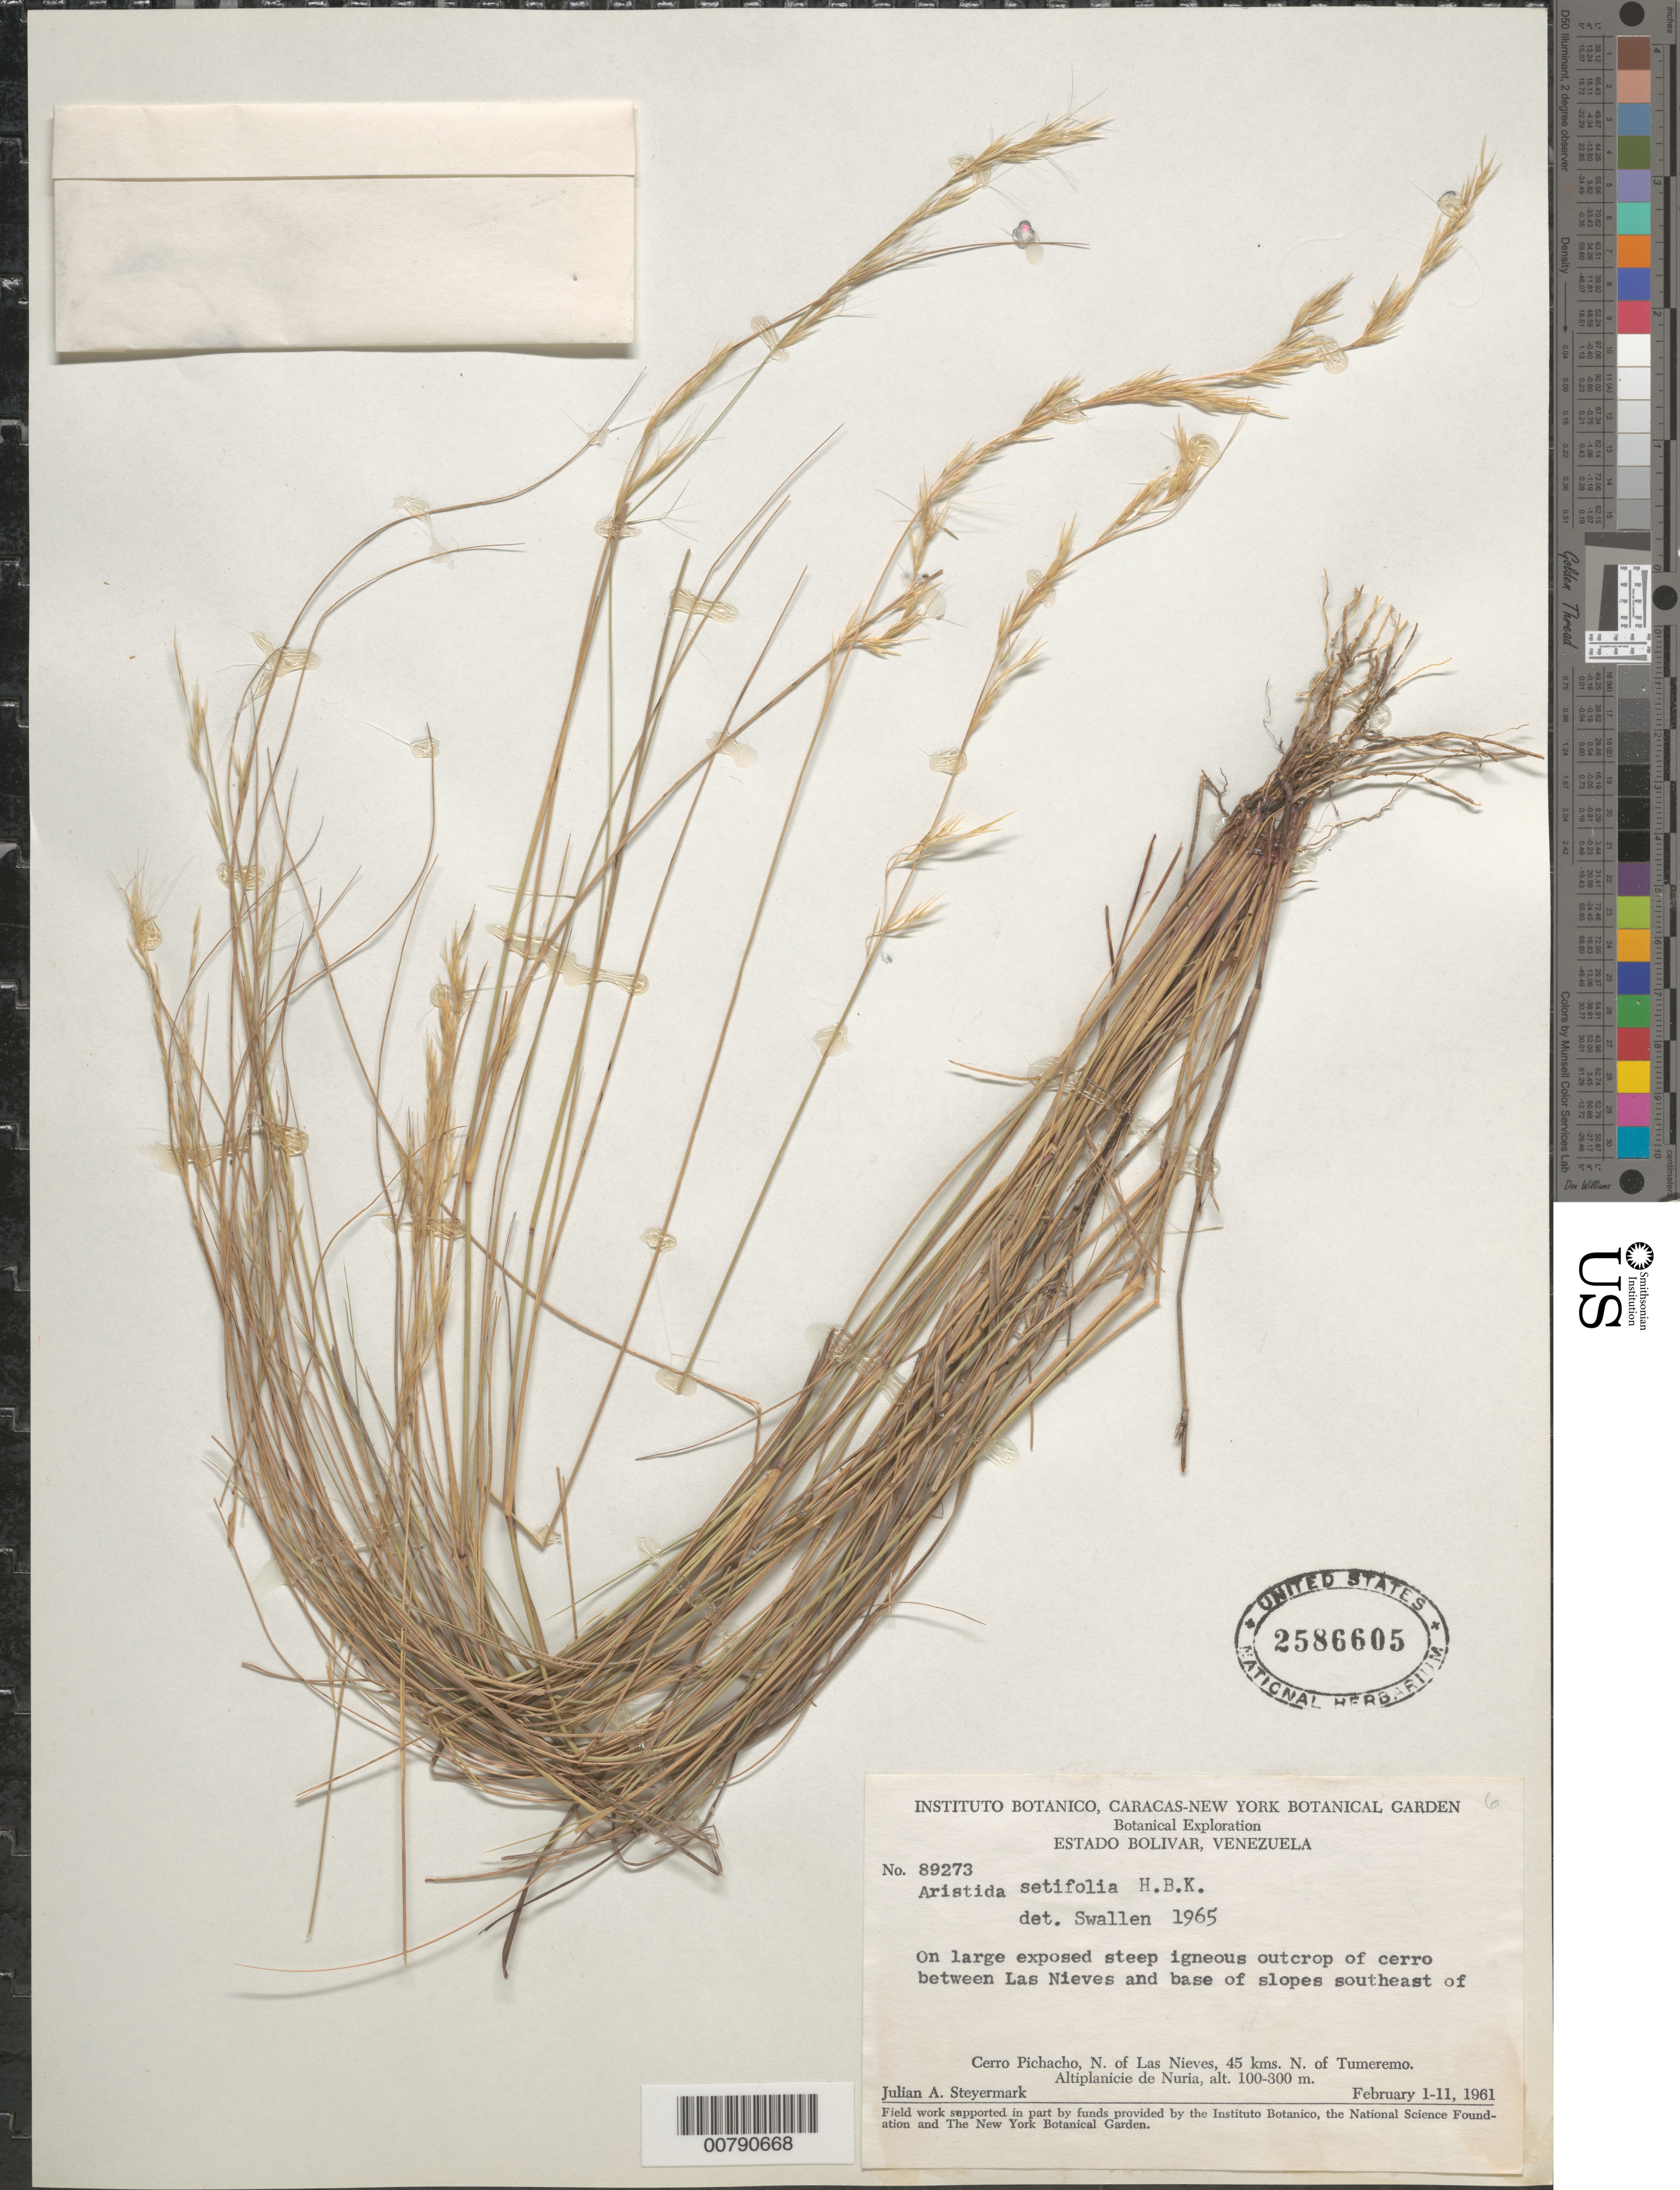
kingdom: Plantae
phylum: Tracheophyta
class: Liliopsida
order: Poales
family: Poaceae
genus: Aristida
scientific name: Aristida setifolia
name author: Kunth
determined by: Swallen, Jason R.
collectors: J. Steyermark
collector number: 89273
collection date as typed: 1-Feb-61 to 11-Feb-61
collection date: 1961-02-01/1961-02-11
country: Venezuela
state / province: Bolívar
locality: Cerro El Picacho, SE of; N of Las Nieves, 45 km N of Tumeremo, Altiplanicie de Nuria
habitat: On large exposed igneous outcrop of cerro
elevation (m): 100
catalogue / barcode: US 2586605